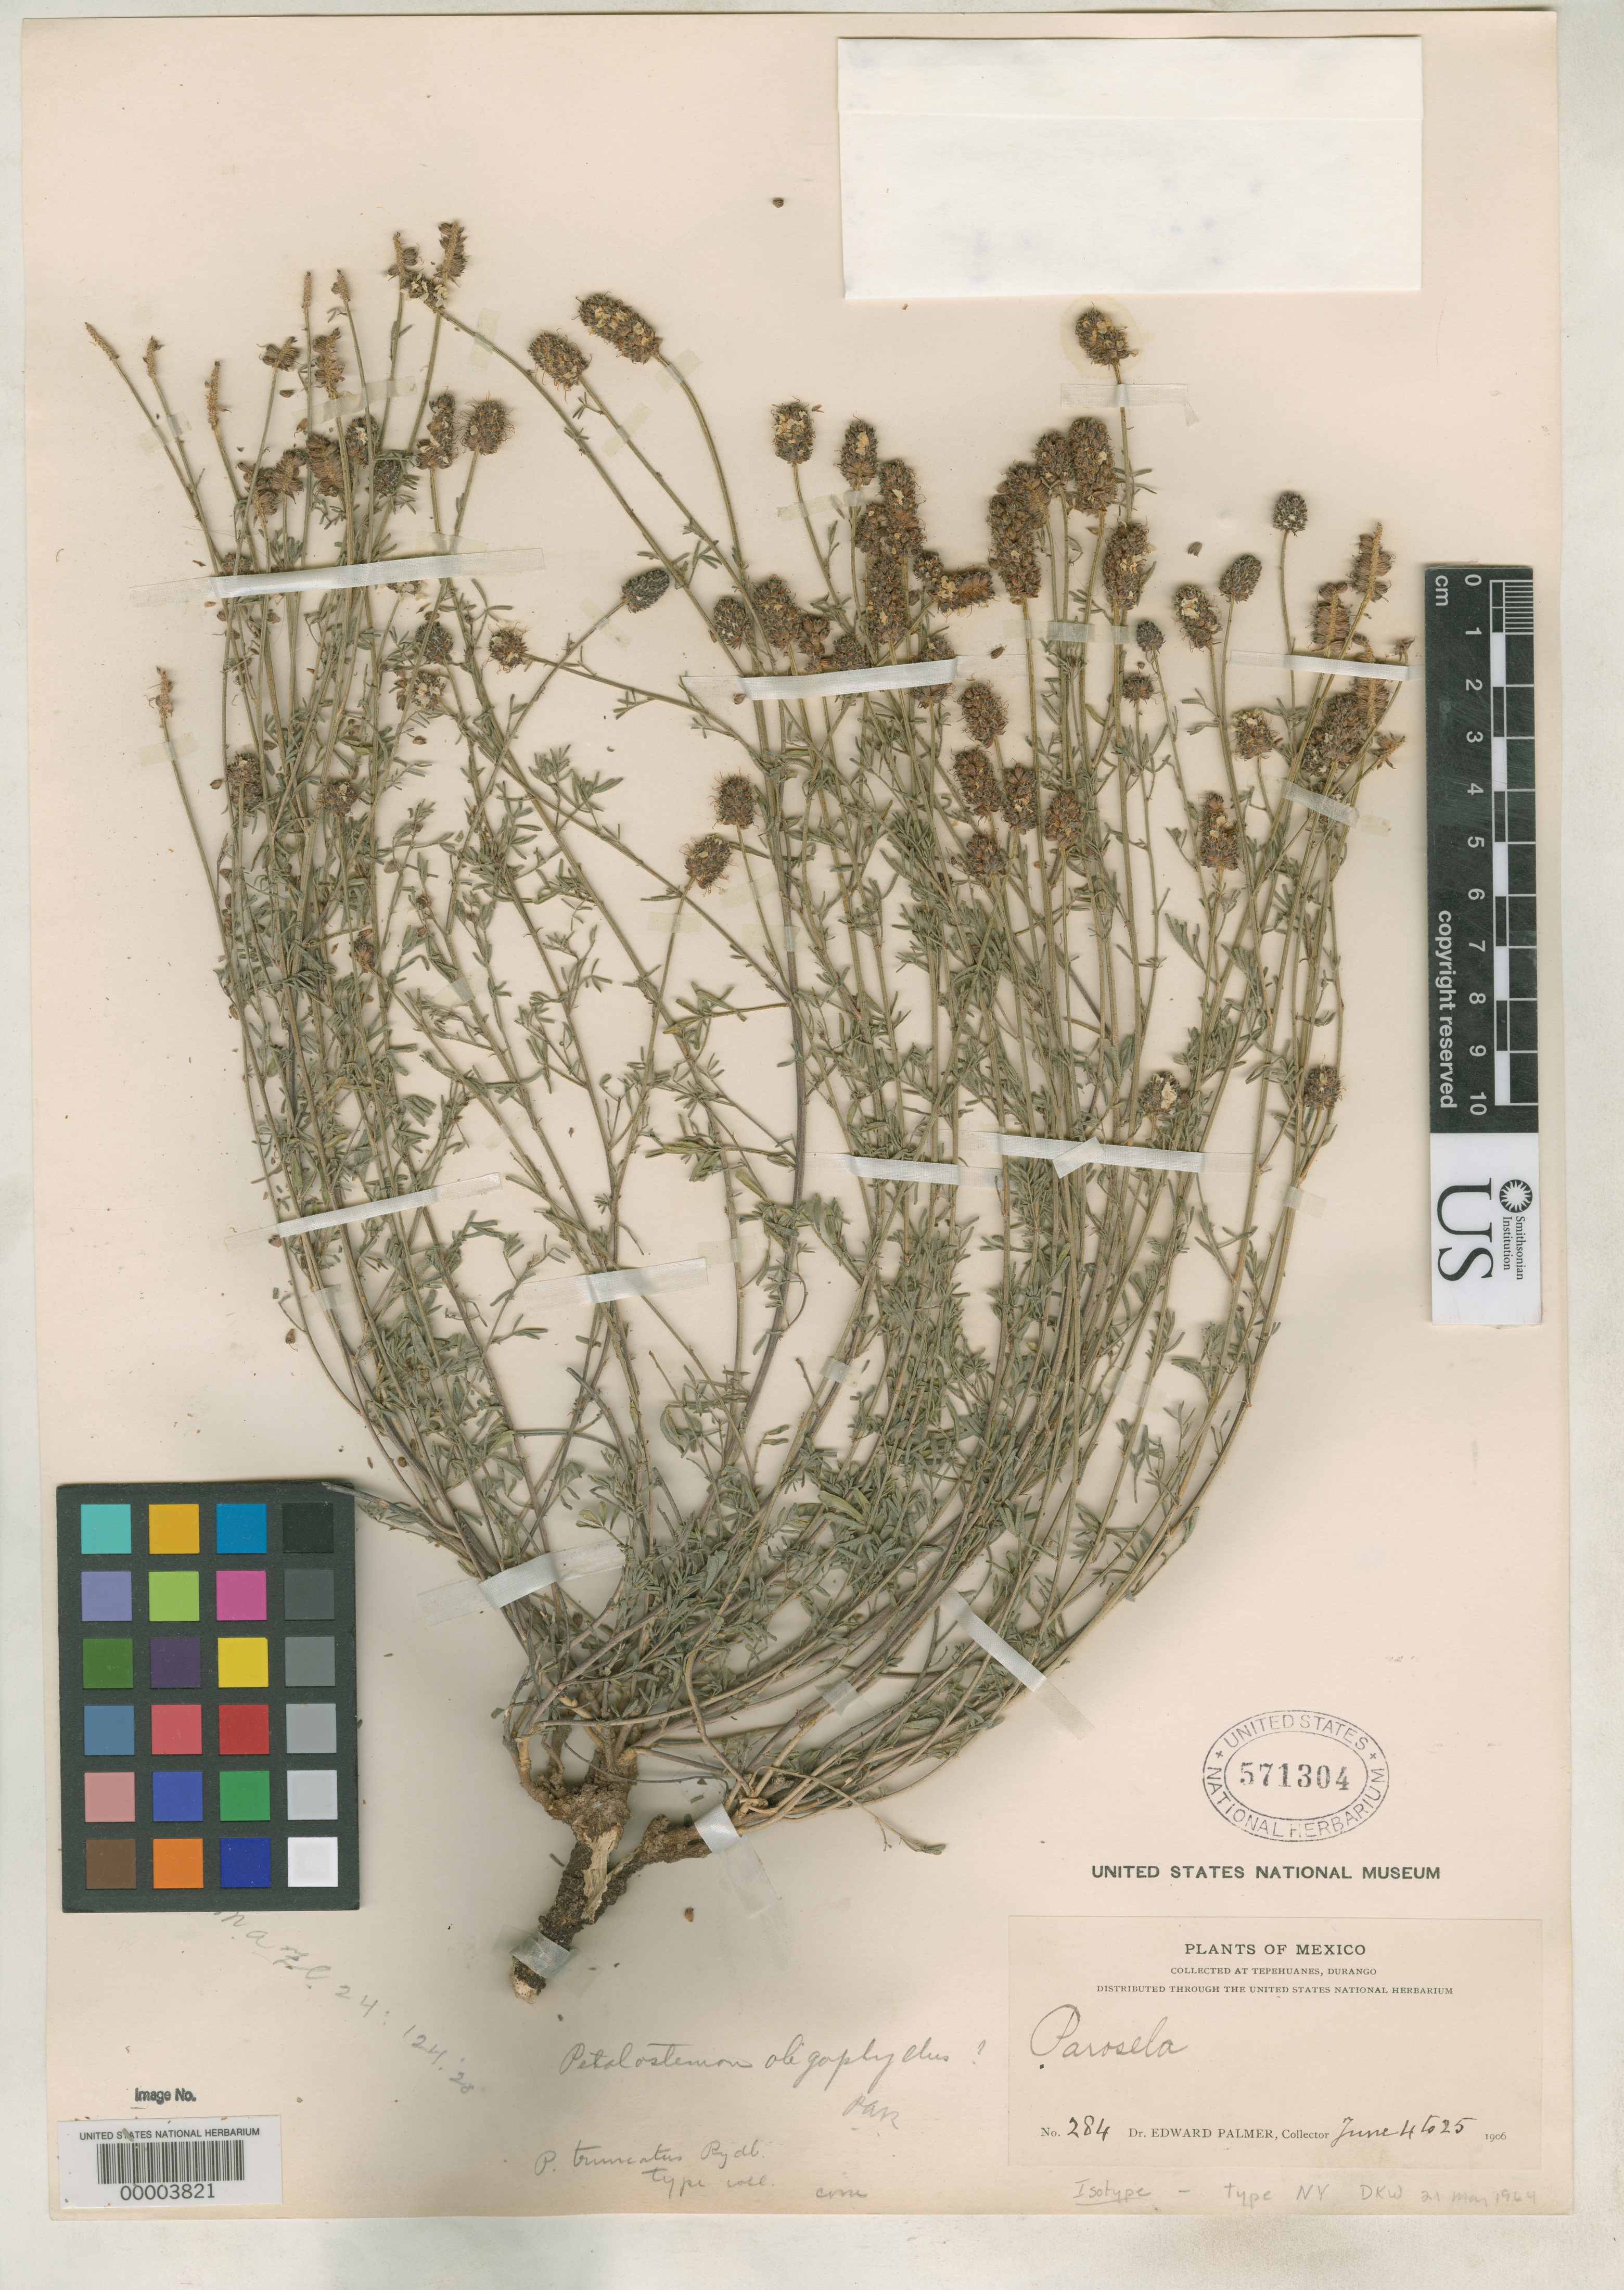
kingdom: Plantae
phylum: Tracheophyta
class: Magnoliopsida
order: Fabales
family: Fabaceae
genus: Petalostemon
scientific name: Petalostemon truncatus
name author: Rydb.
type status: Isotype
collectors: E. Palmer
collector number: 284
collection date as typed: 04 Jun 1906 to 25 Jun 1906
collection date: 1906-06-04/1906-06-25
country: Mexico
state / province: Durango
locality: Tepehuanes.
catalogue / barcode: US 571304